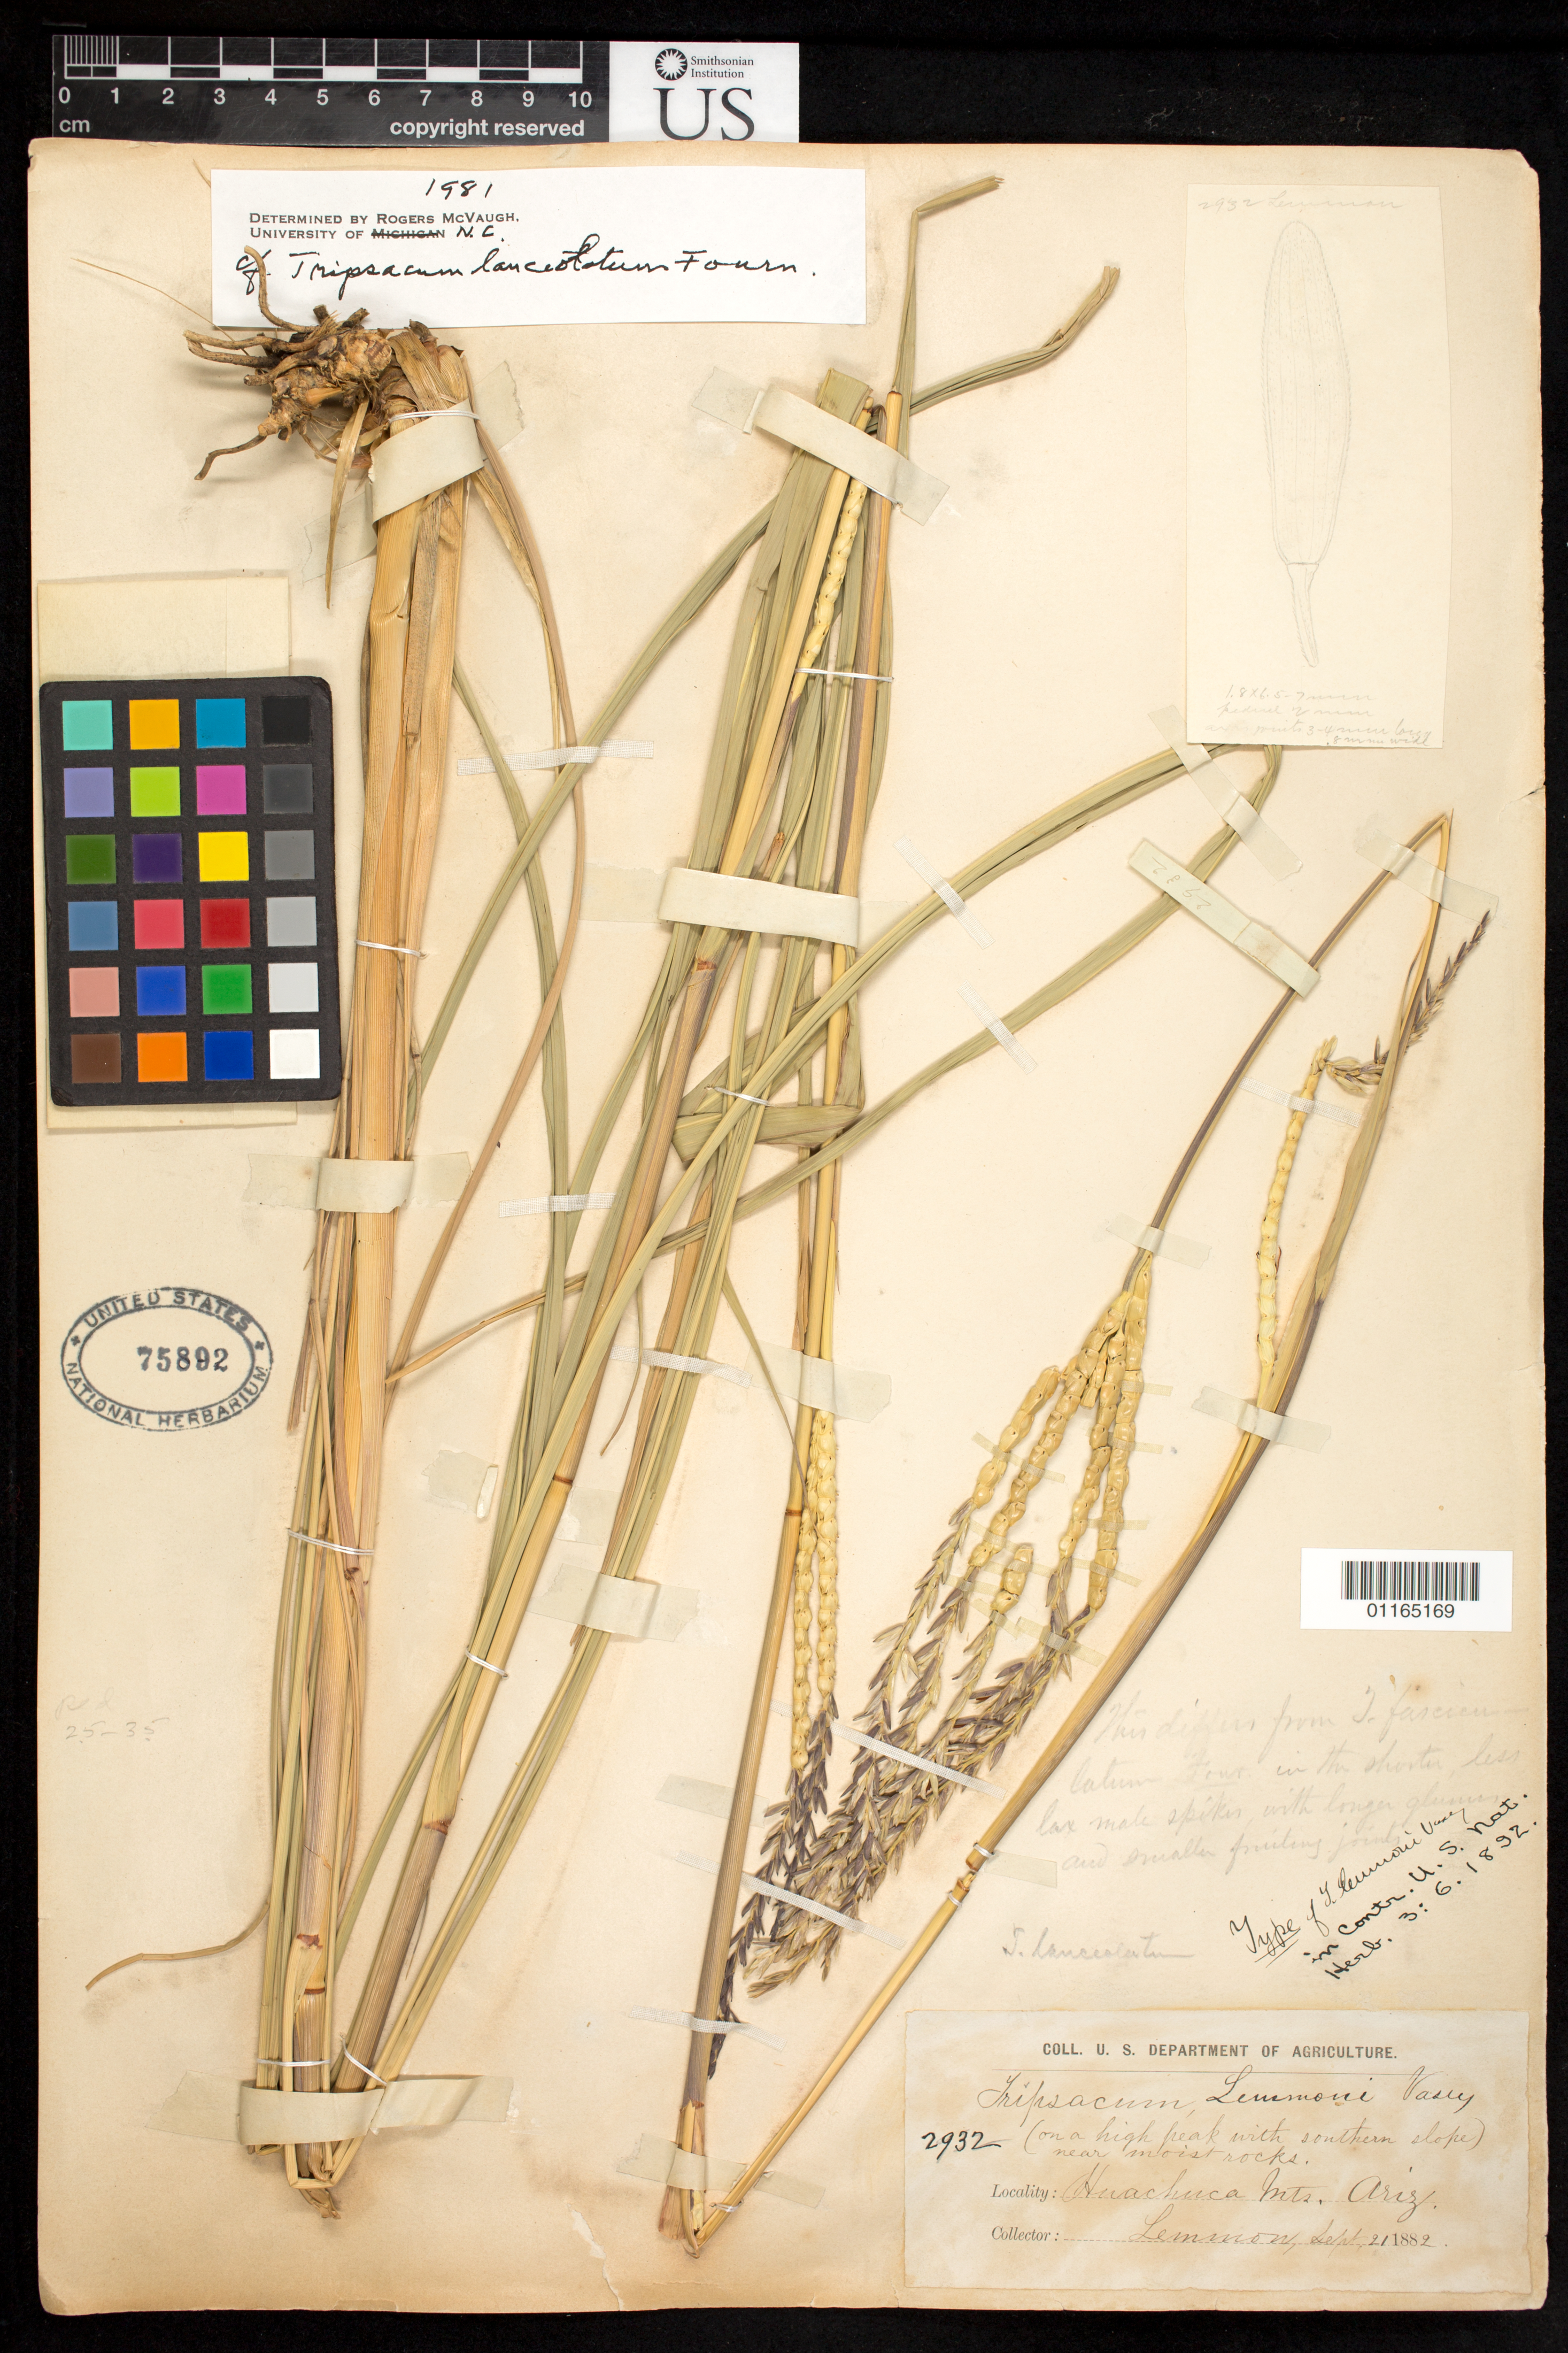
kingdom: Plantae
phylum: Tracheophyta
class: Liliopsida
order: Poales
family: Poaceae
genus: Tripsacum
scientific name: Tripsacum lemmonii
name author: Vasey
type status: Holotype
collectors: J. G. Lemmon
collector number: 2932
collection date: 1882-09-21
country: United States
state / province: Arizona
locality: Huachuca Mts.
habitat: On a high peak with southern slope near moist rocks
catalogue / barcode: US 75892